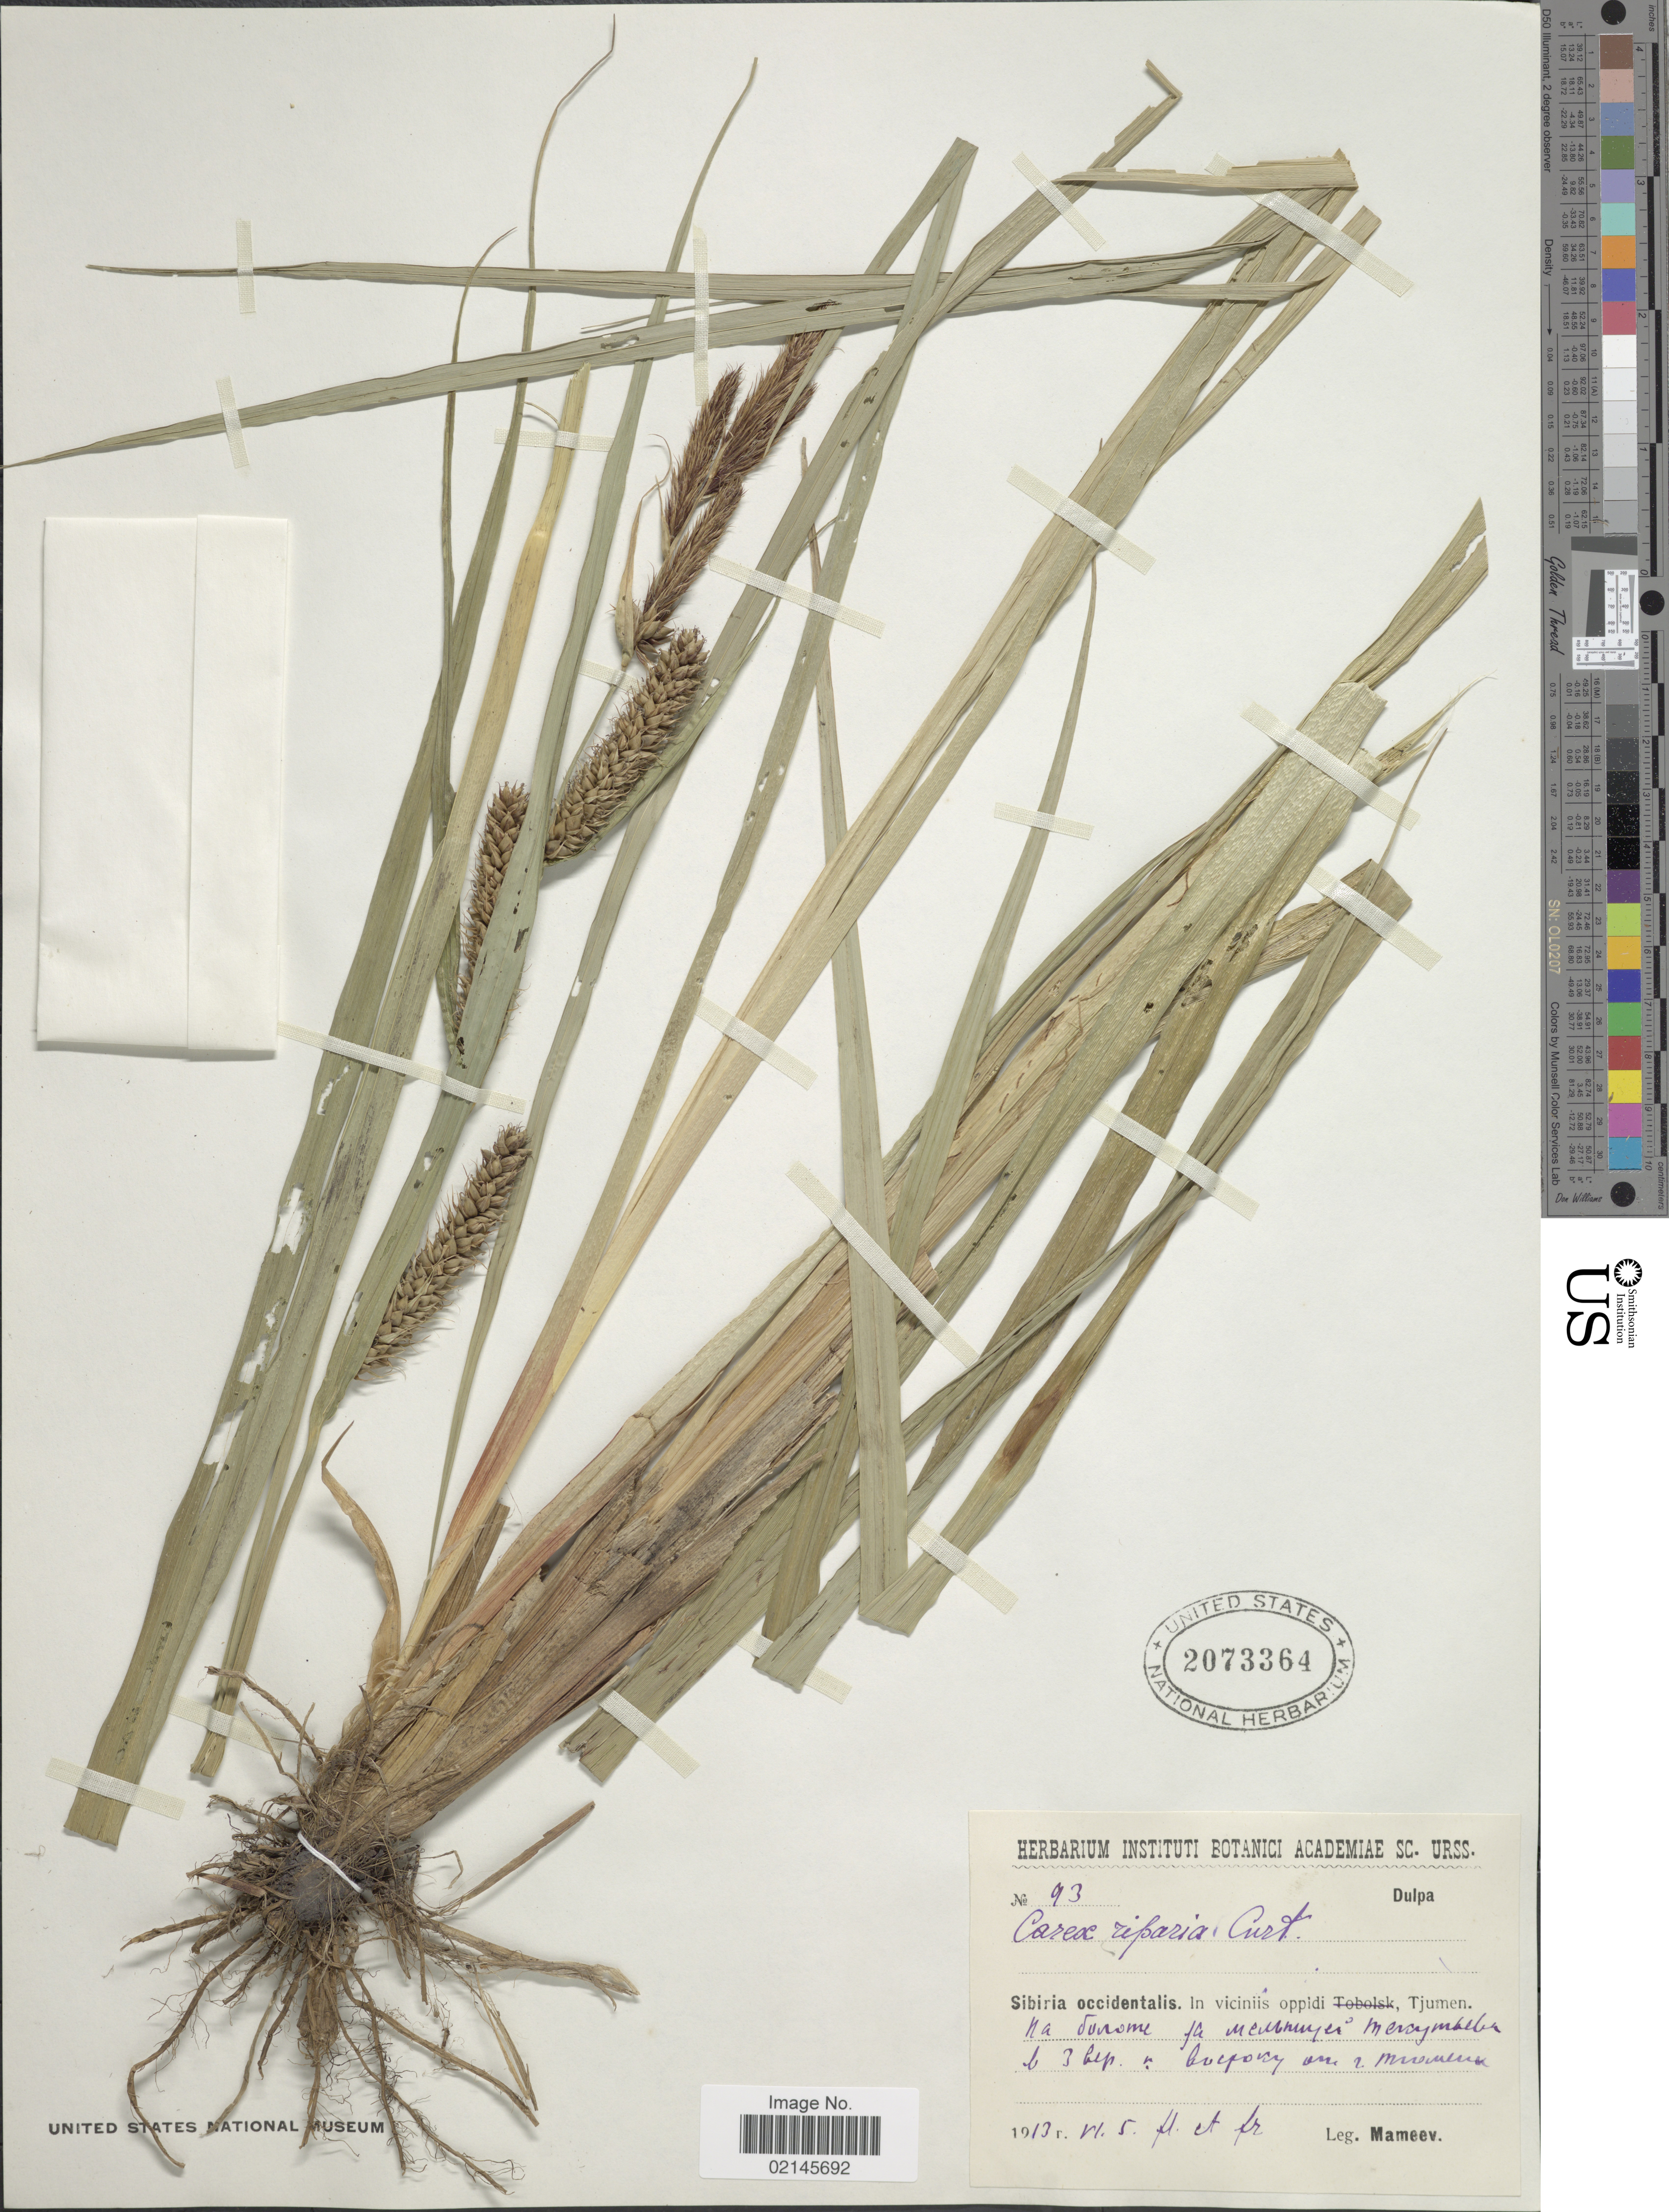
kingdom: Plantae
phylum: Tracheophyta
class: Liliopsida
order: Poales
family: Cyperaceae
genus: Carex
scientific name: Carex riparia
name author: Curtis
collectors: Mameev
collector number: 93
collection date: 1913-06-05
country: Russian Federation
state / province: Tyumen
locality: Sibiria occidentalis, viciniis oppidi Tjumen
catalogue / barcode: US 2073364